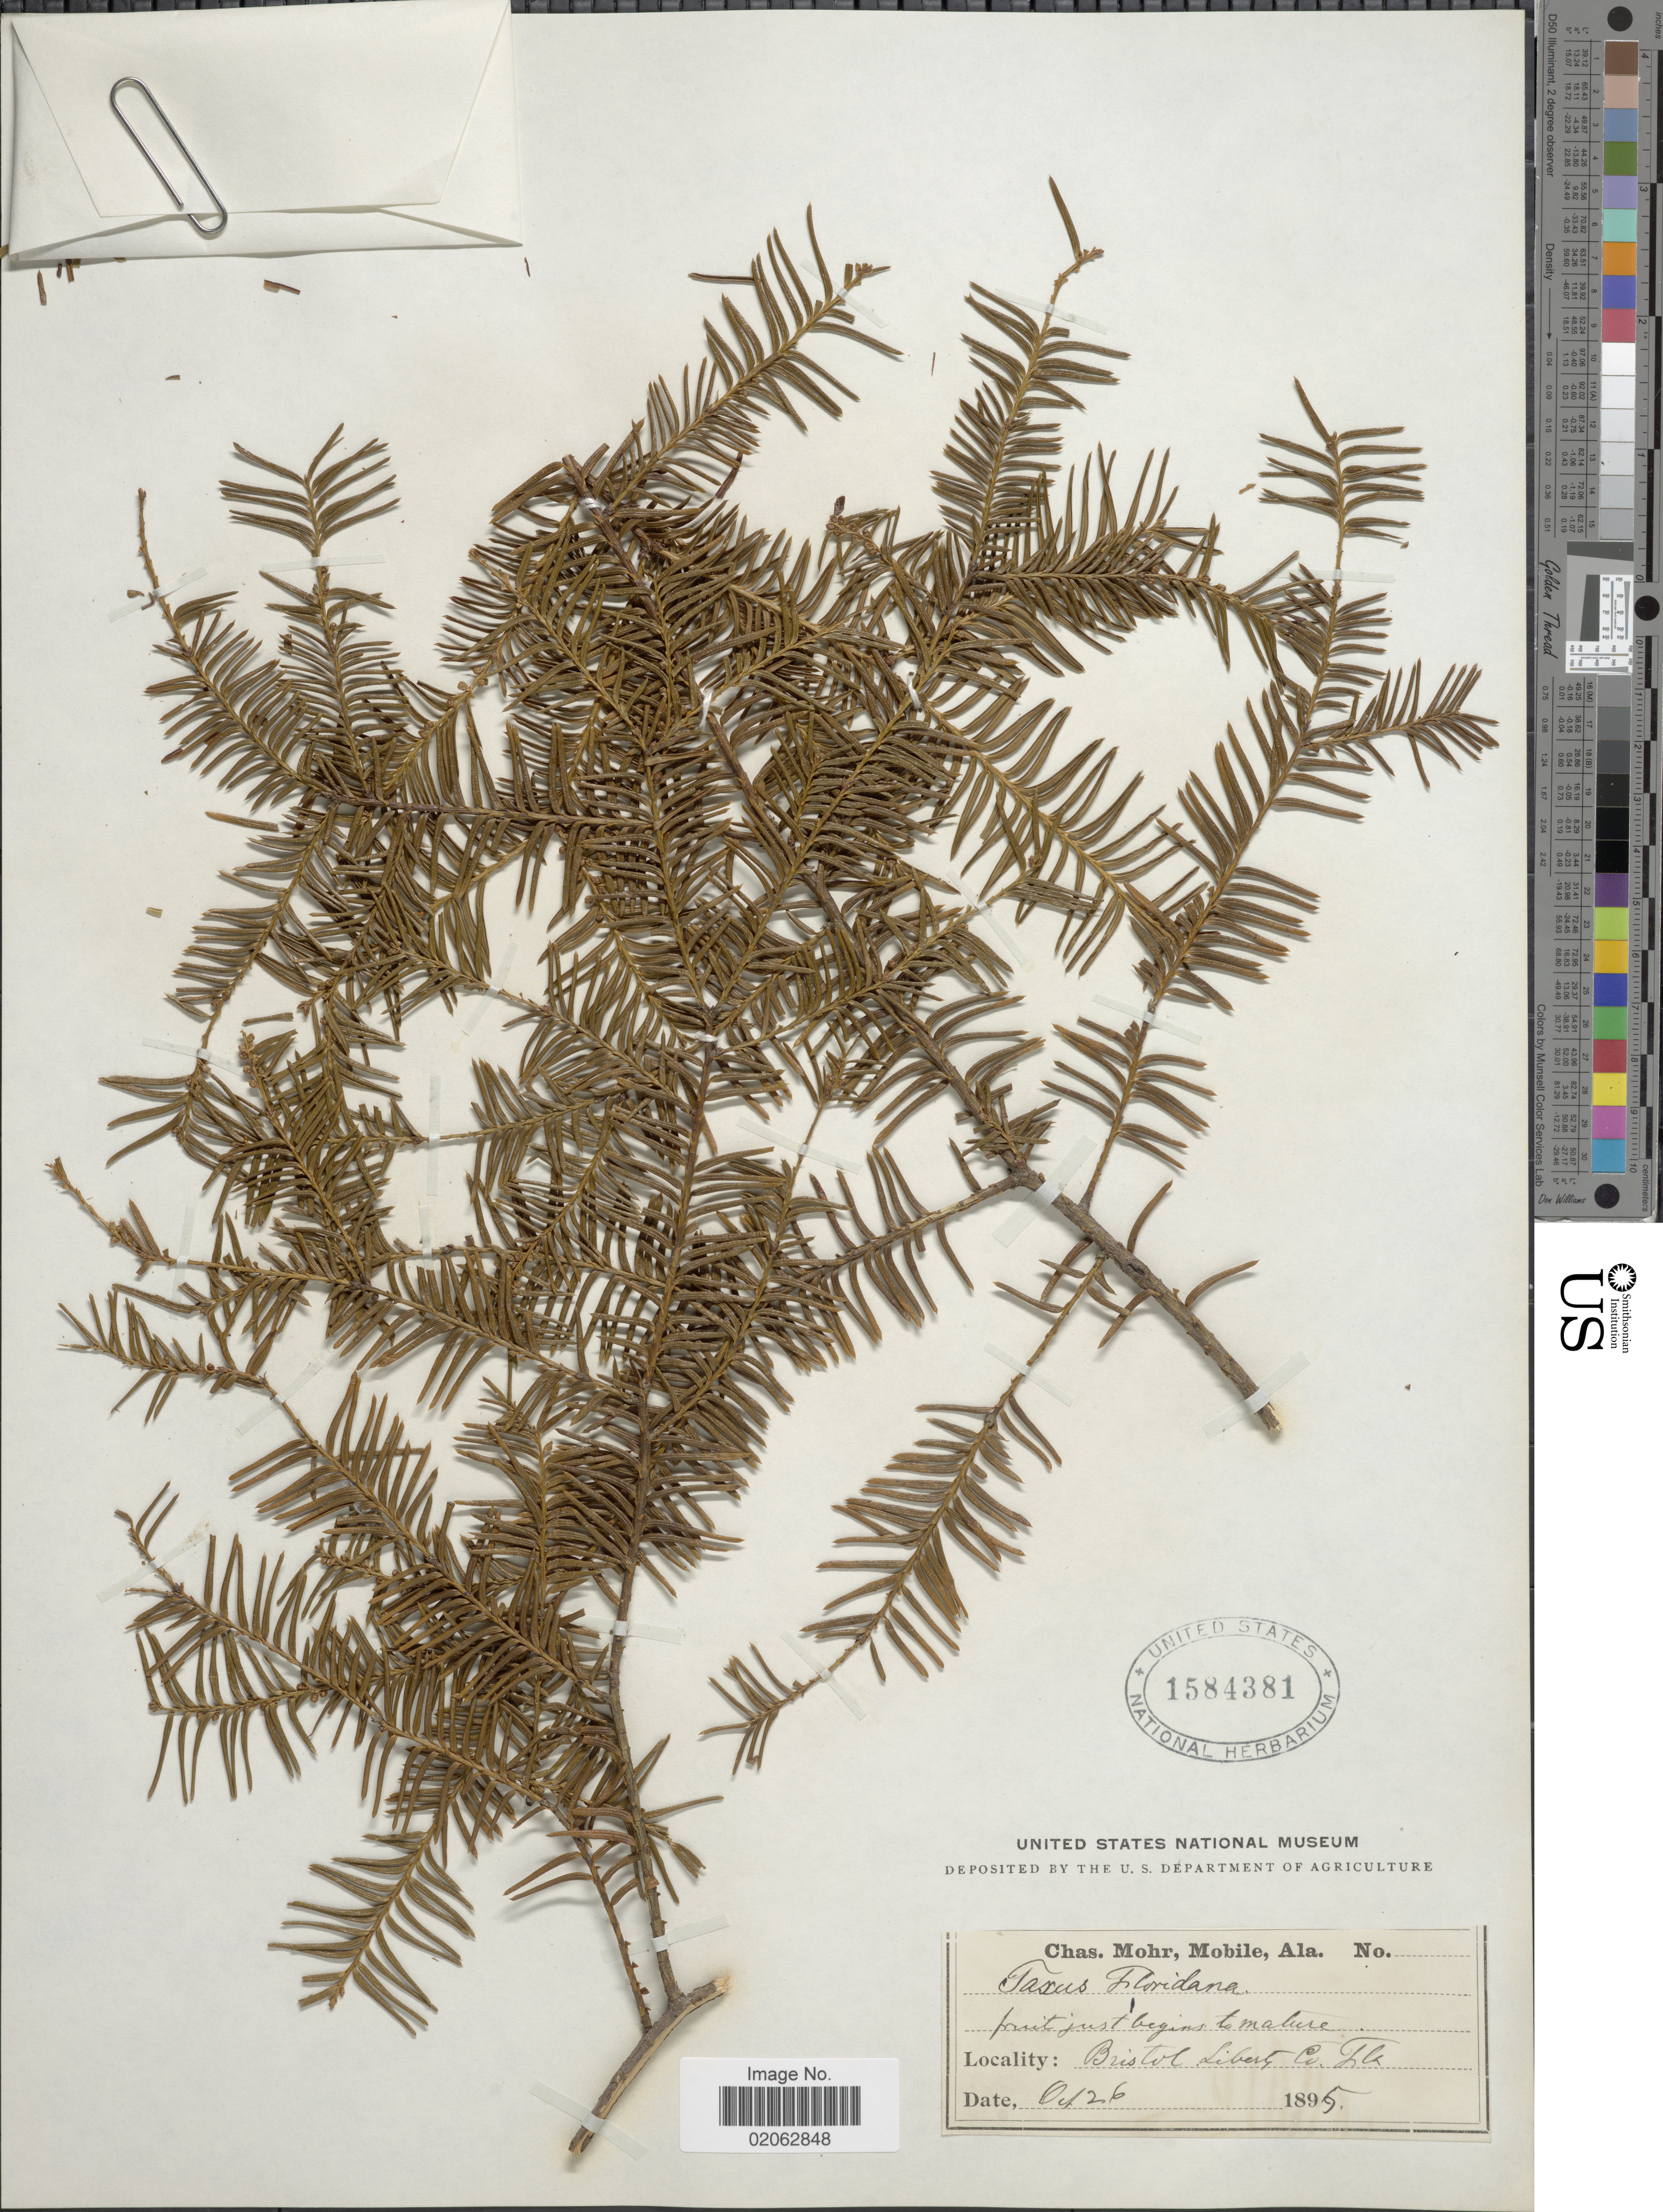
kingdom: Plantae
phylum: Tracheophyta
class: Pinopsida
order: Pinales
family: Taxaceae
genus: Taxus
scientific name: Taxus floridana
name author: Nutt. ex Chapm.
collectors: C. T. Mohr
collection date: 1895-10-26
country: United States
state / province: Florida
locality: Bristol Liberty Co.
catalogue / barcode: US 1584381